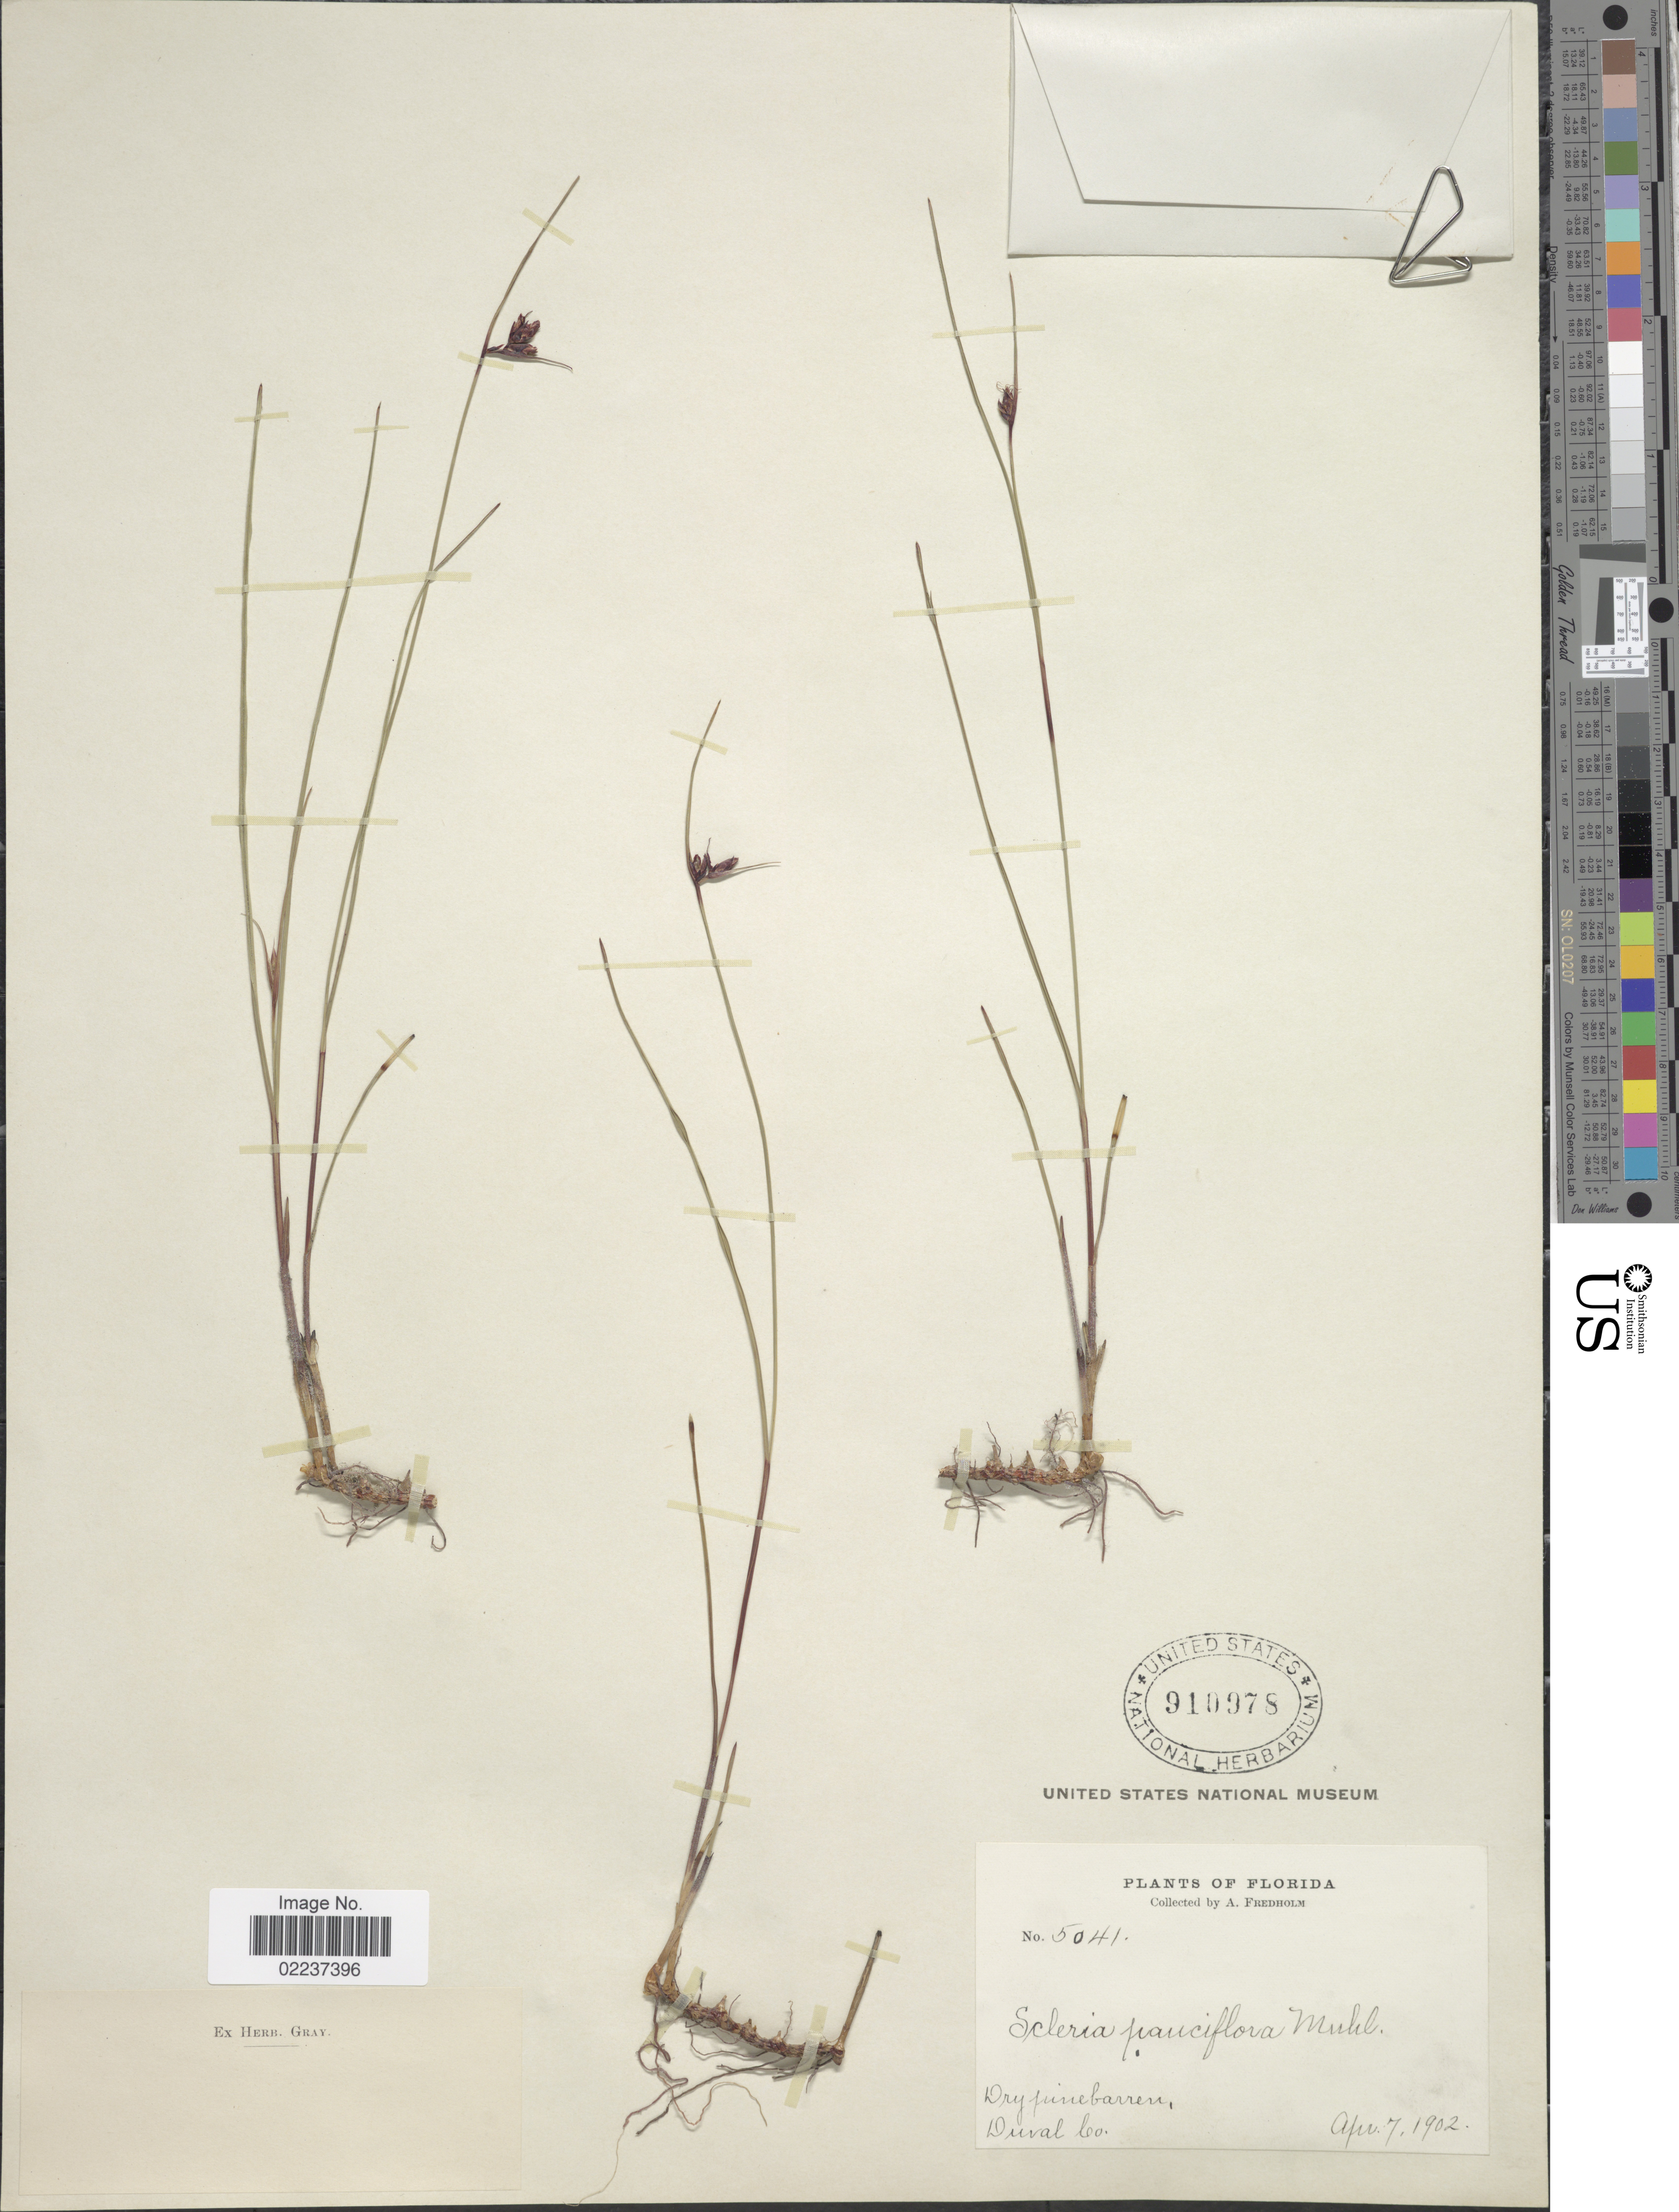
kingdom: Plantae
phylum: Tracheophyta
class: Liliopsida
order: Poales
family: Cyperaceae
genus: Scleria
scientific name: Scleria pauciflora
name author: Muhl. ex Willd.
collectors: A. Fredholm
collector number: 5041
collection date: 1902-04-07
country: United States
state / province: Florida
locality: Duval Co.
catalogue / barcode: US 910978